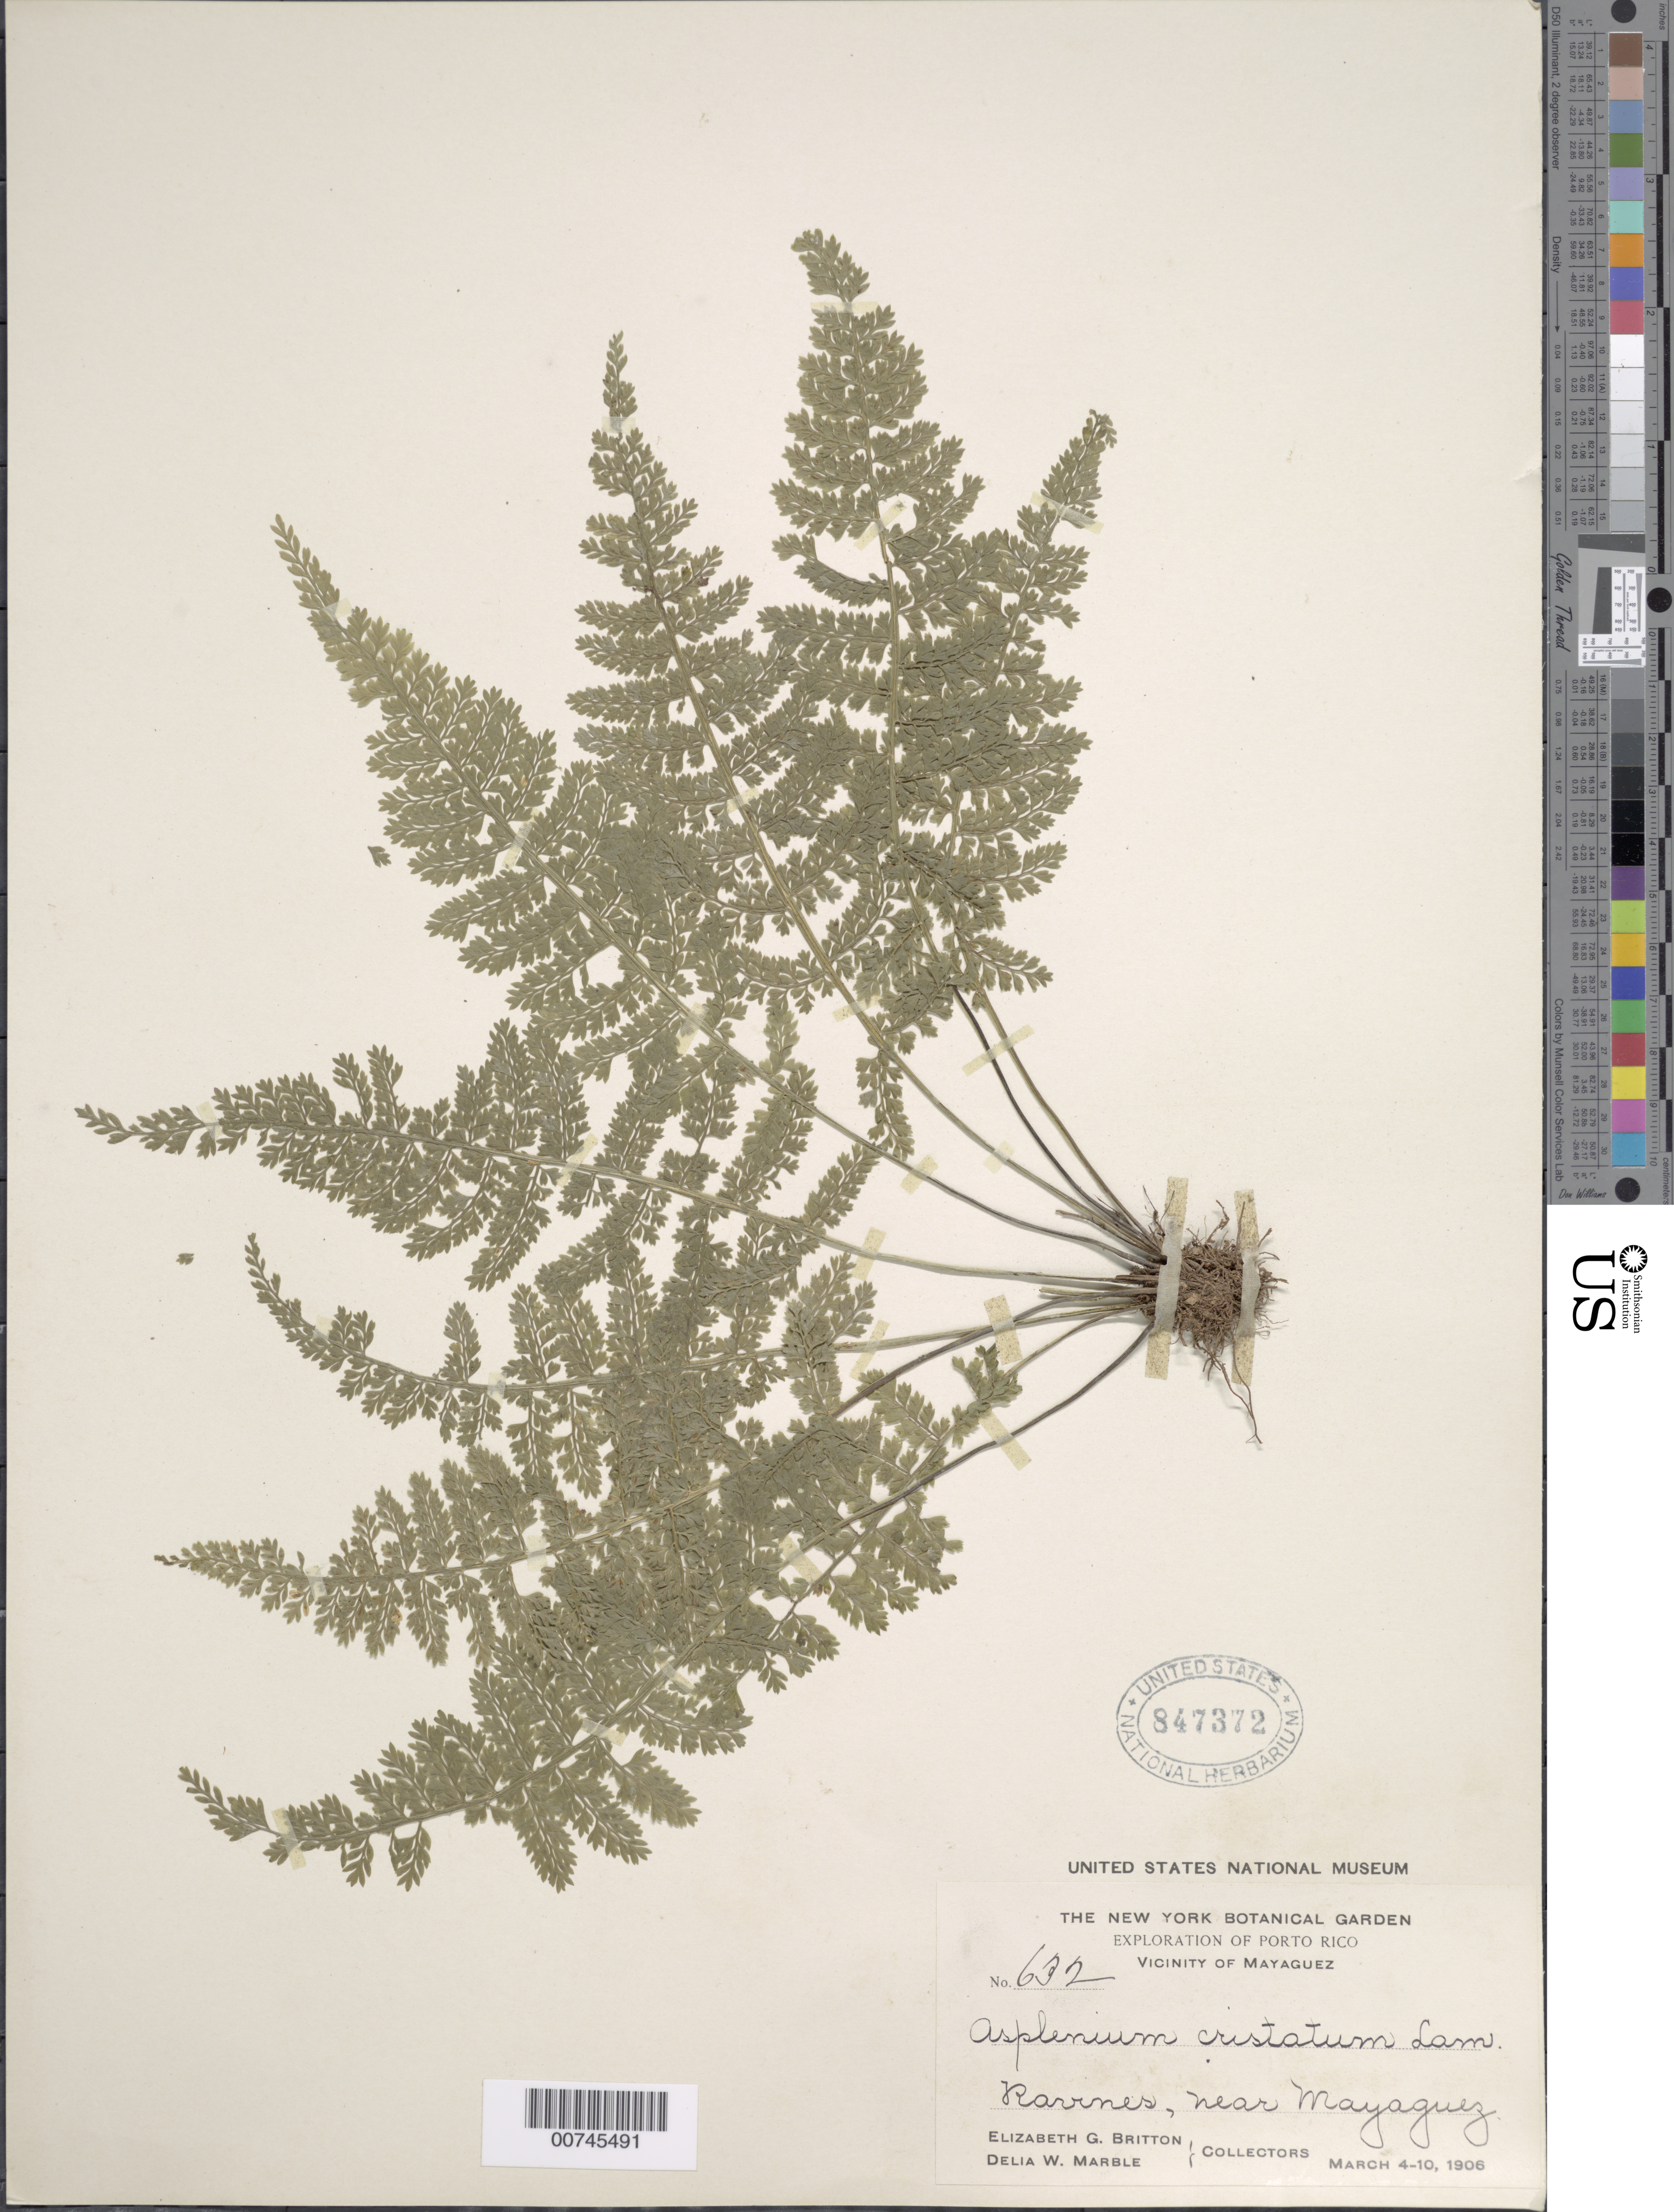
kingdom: Plantae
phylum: Tracheophyta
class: Polypodiopsida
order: Polypodiales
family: Aspleniaceae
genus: Asplenium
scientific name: Asplenium cristatum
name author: Lam.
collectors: E. G. Britton & D. W. Marble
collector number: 632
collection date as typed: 04 Mar 1906 to 10 Mar 1906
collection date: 1906-03-04/1906-03-10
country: Puerto Rico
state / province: Mayagüez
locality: Vicinity of Mayaguez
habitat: Ravines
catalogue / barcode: US 847372